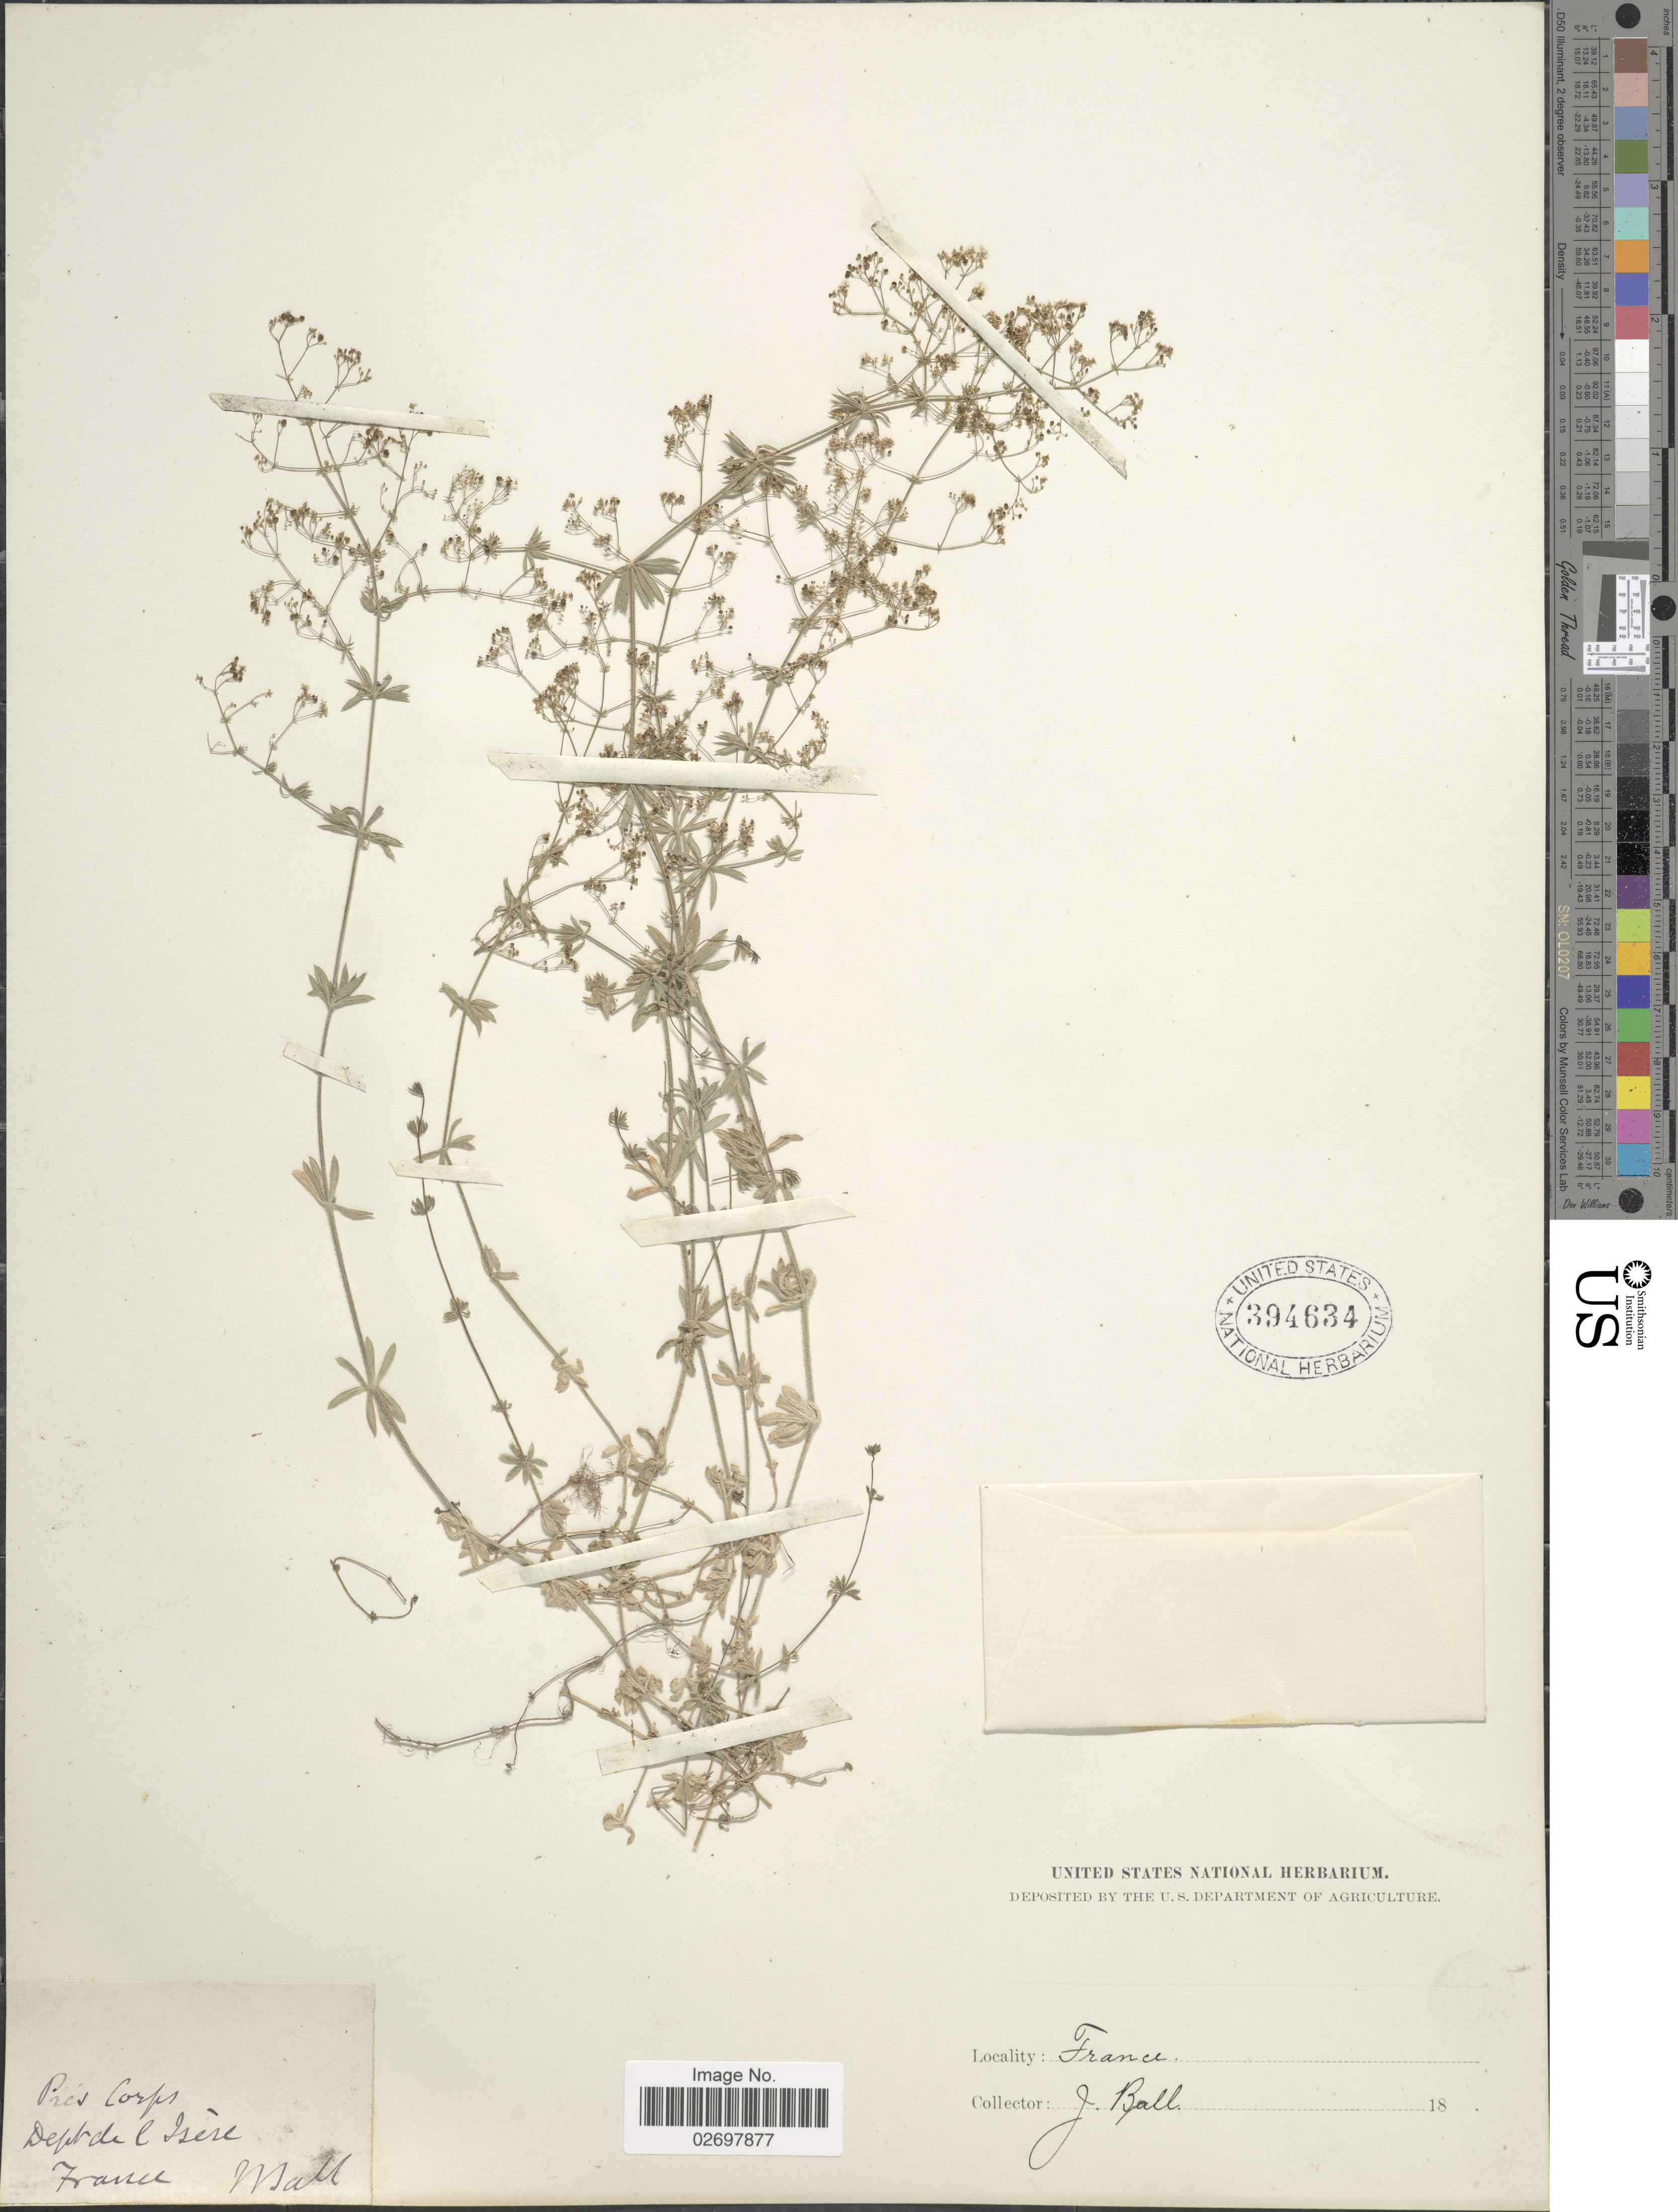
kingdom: Plantae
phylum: Tracheophyta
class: Magnoliopsida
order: Gentianales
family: Rubiaceae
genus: Galium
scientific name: Galium sp.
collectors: J. Ball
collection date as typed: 18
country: France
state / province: Auvergne-Rhône-Alpes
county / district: Isère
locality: Pies Corps, Dept de l' Isere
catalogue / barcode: US 394634